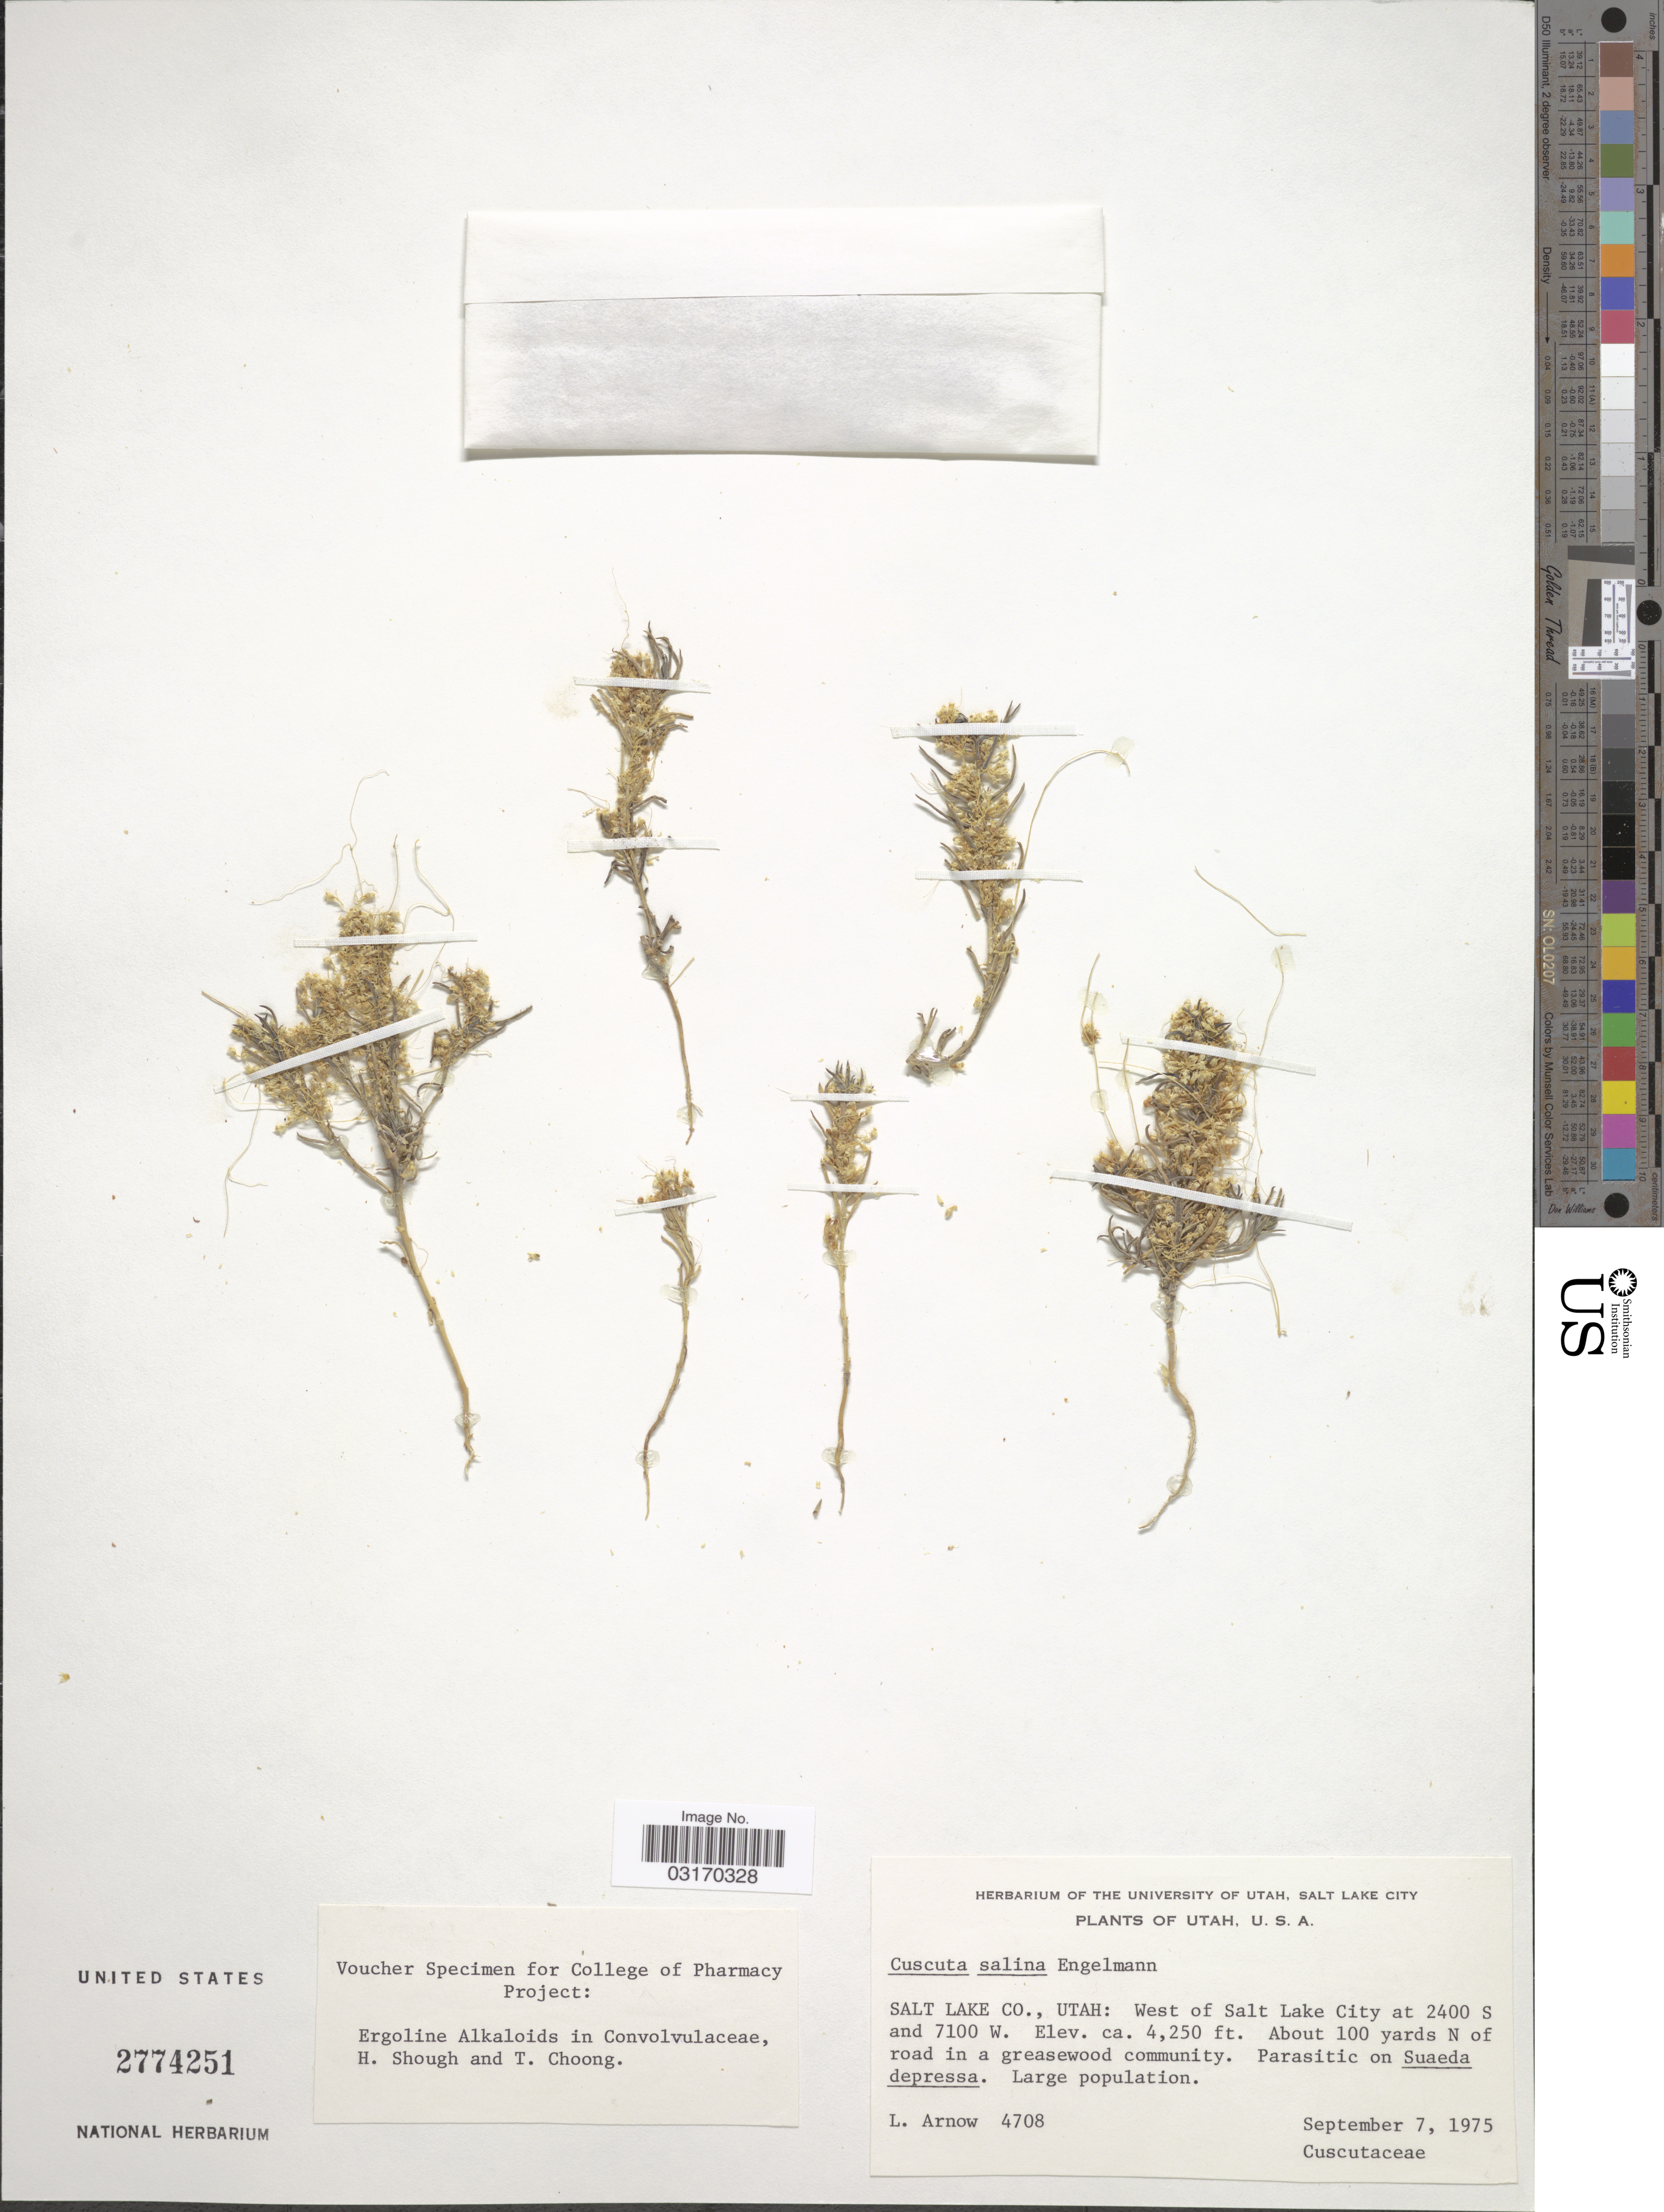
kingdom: Plantae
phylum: Tracheophyta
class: Magnoliopsida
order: Solanales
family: Convolvulaceae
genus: Cuscuta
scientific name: Cuscuta salina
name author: Engelm.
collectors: L. Arnow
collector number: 4708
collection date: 1975-09-07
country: United States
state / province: Utah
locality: Salt Lake Co.: West of Salt Lake City at 2400 S and 7100 W. About 100 yards N of road in greasewood community.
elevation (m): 1295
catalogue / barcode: US 2774251